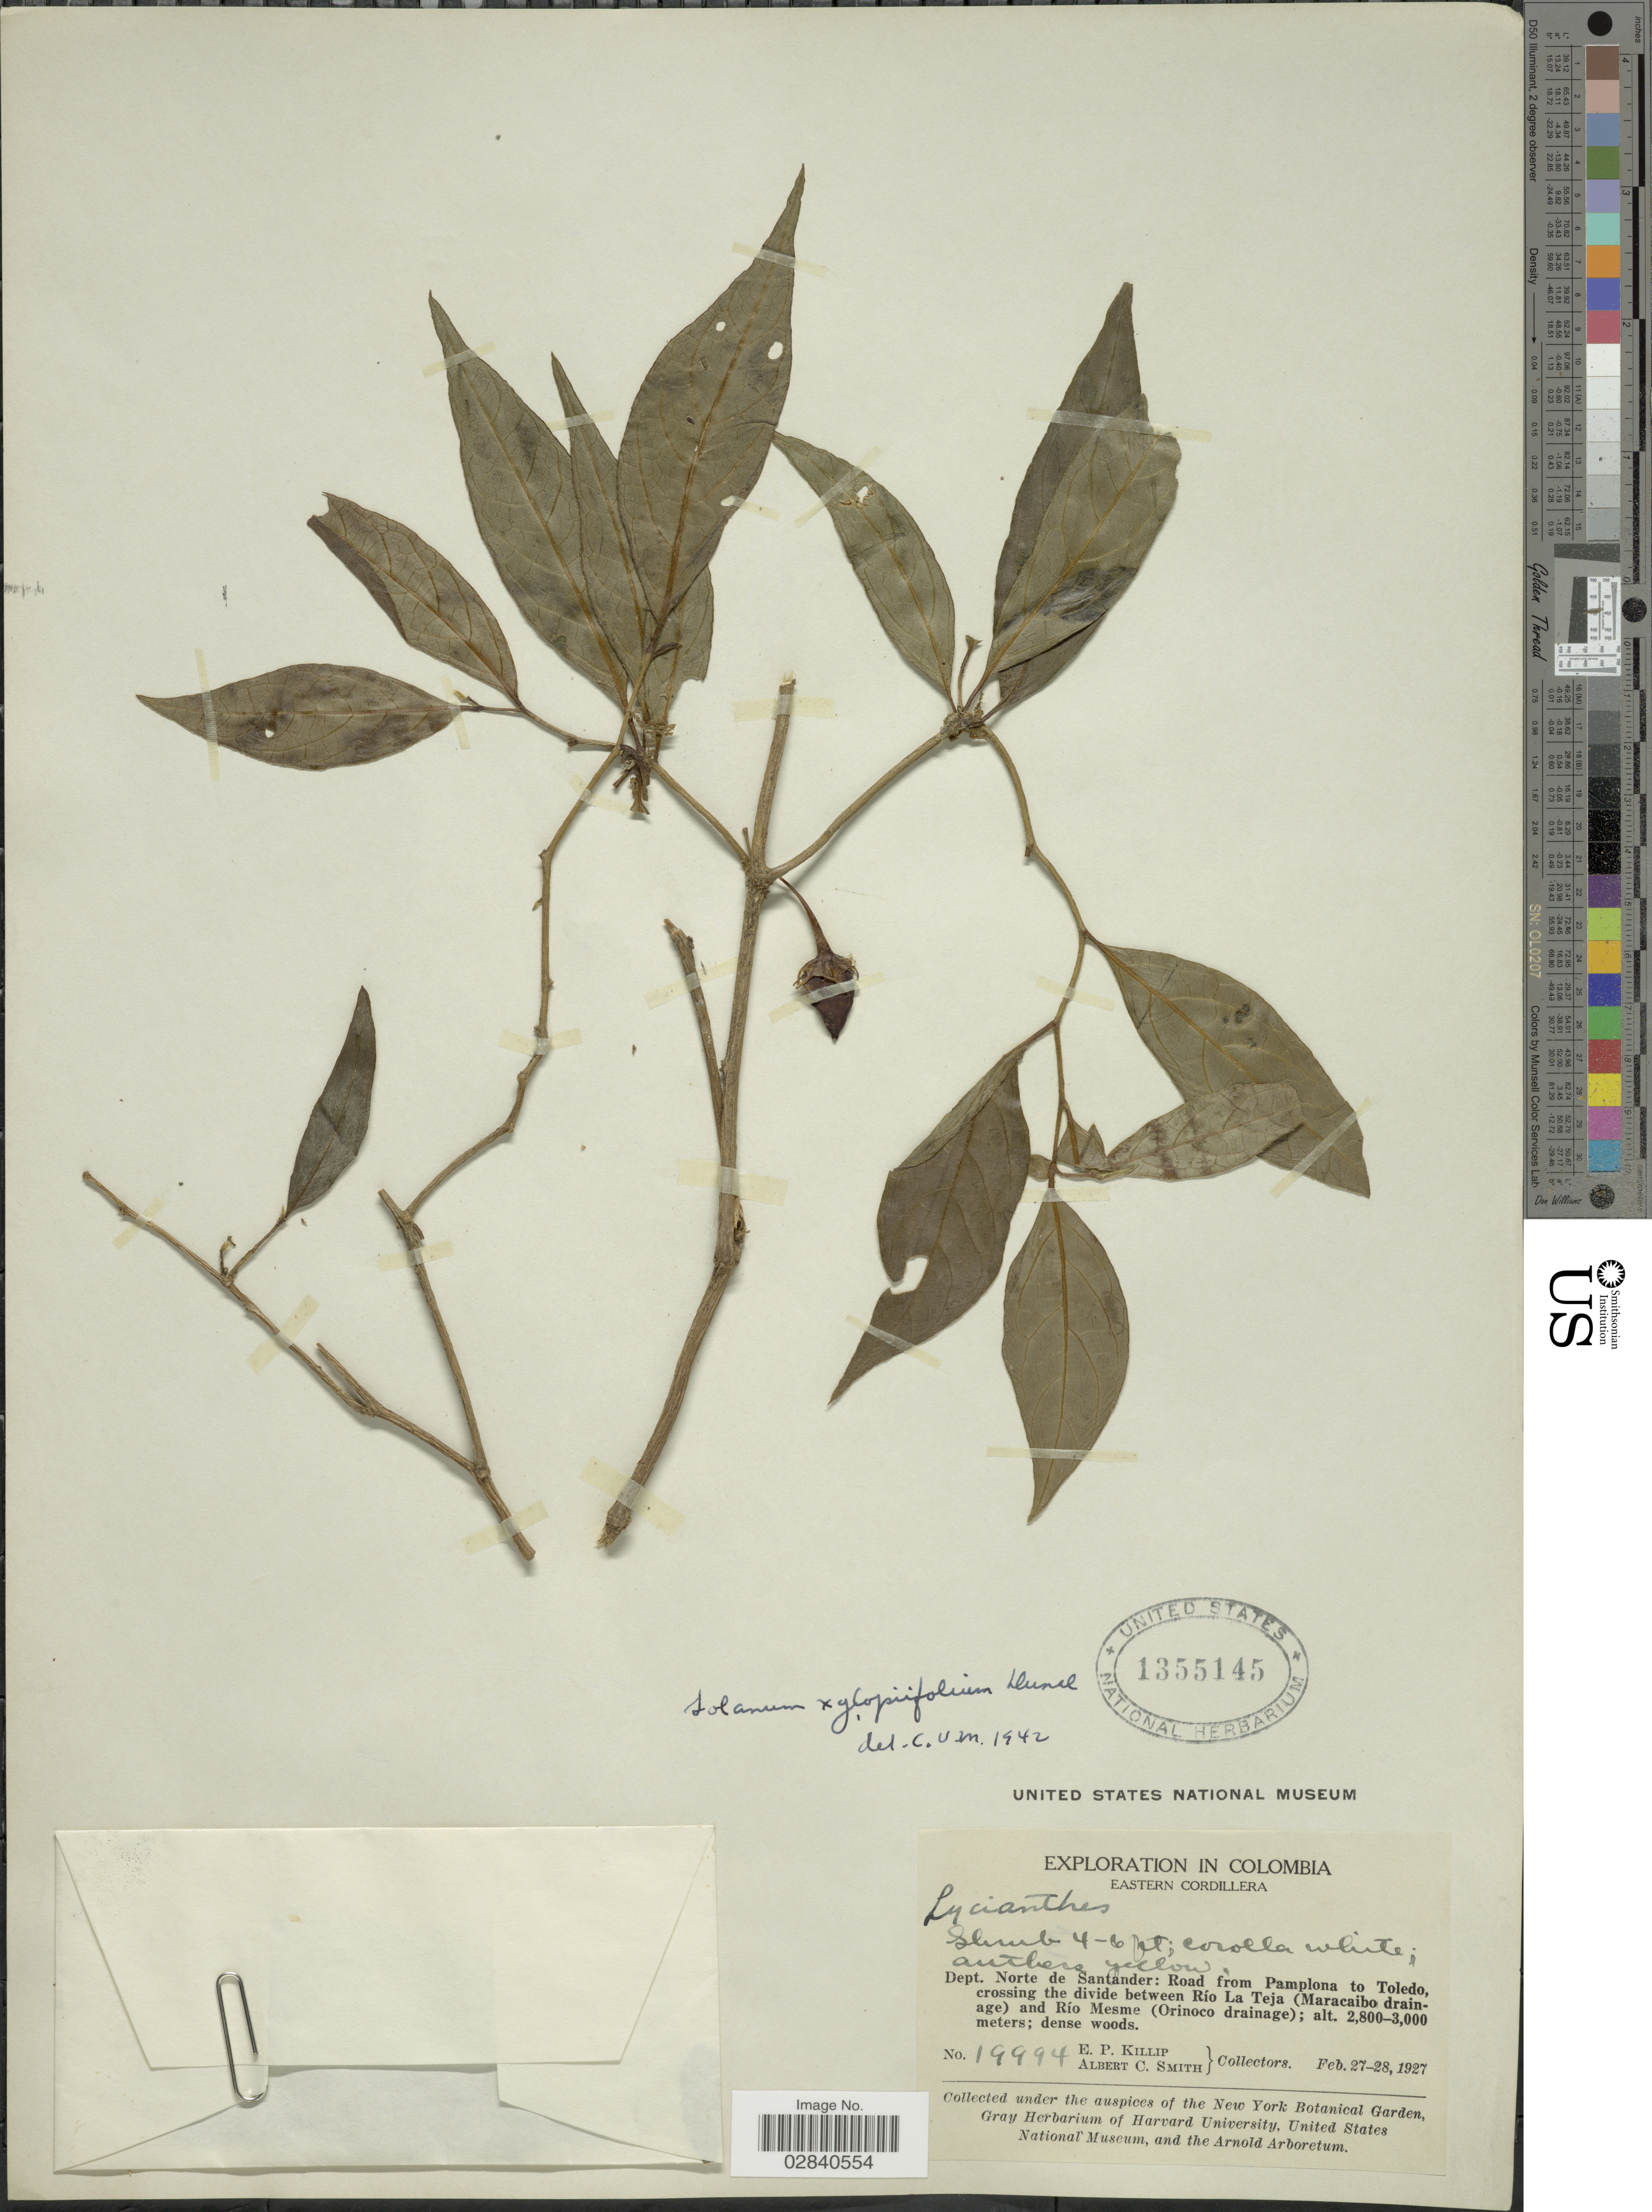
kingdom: Plantae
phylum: Tracheophyta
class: Magnoliopsida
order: Solanales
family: Solanaceae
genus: Lycianthes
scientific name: Lycianthes xylopiifolia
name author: (Dunal) Bitter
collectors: E. P. Killip & A. C. Smith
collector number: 19994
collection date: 1927-02-27/1927-02-28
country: Colombia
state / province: Norte de Santander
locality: Eastern Cordillera, Dept. Norte de Santander: Road from Pamplona to Toledo, crossing the divide between Río La Teja (Maracaibo drainage) and Río Mesme (Orinoco drainage).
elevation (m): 2800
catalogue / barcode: US 1355145